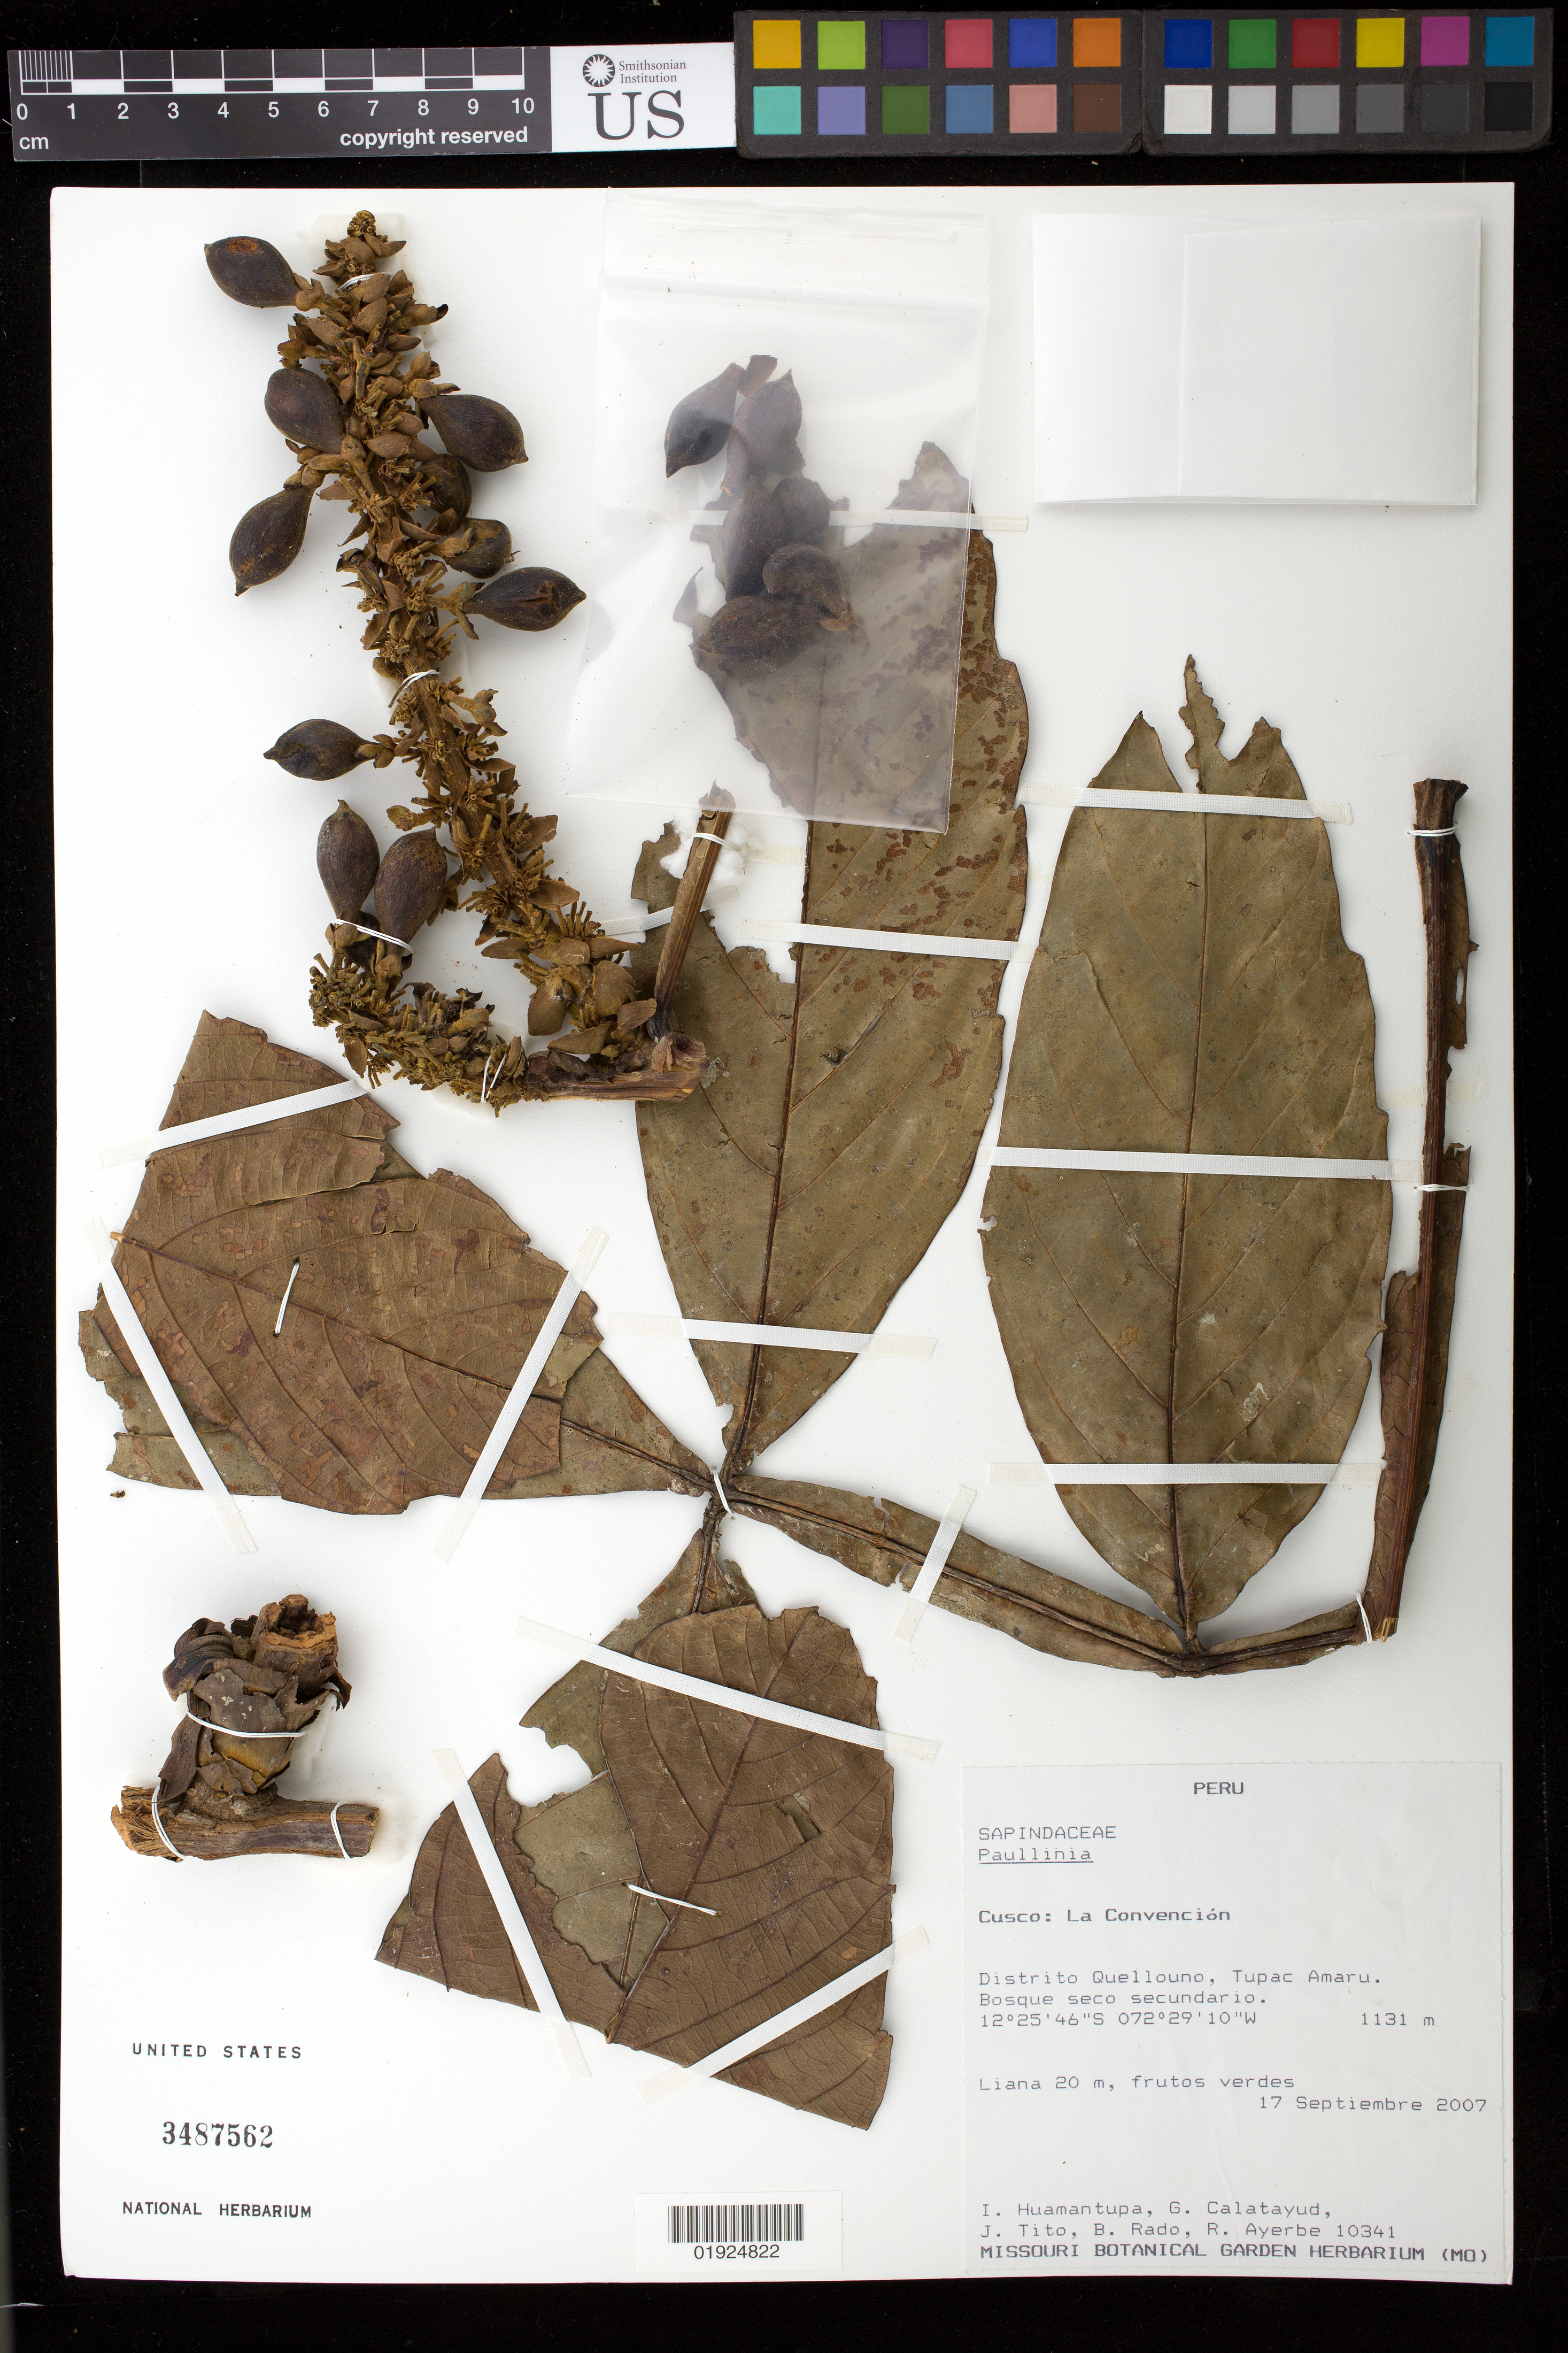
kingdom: Plantae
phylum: Tracheophyta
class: Magnoliopsida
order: Sapindales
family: Sapindaceae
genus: Paullinia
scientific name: Paullinia bracteosa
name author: Radlk.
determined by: Acevedo-Rodriguez, P., (US), Smithsonian Institution - National Museum of Natural History (UNITED STATES)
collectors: I. Huamantupa, G. Calatayud, J. Tito, B. Rado & R. Ayerbe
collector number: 10341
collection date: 2007-09-12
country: Peru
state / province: Cusco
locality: La Convención. Distrito Quellouno, Tupac Amaru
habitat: Bosque seco secundario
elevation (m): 1131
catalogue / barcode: US 3487562